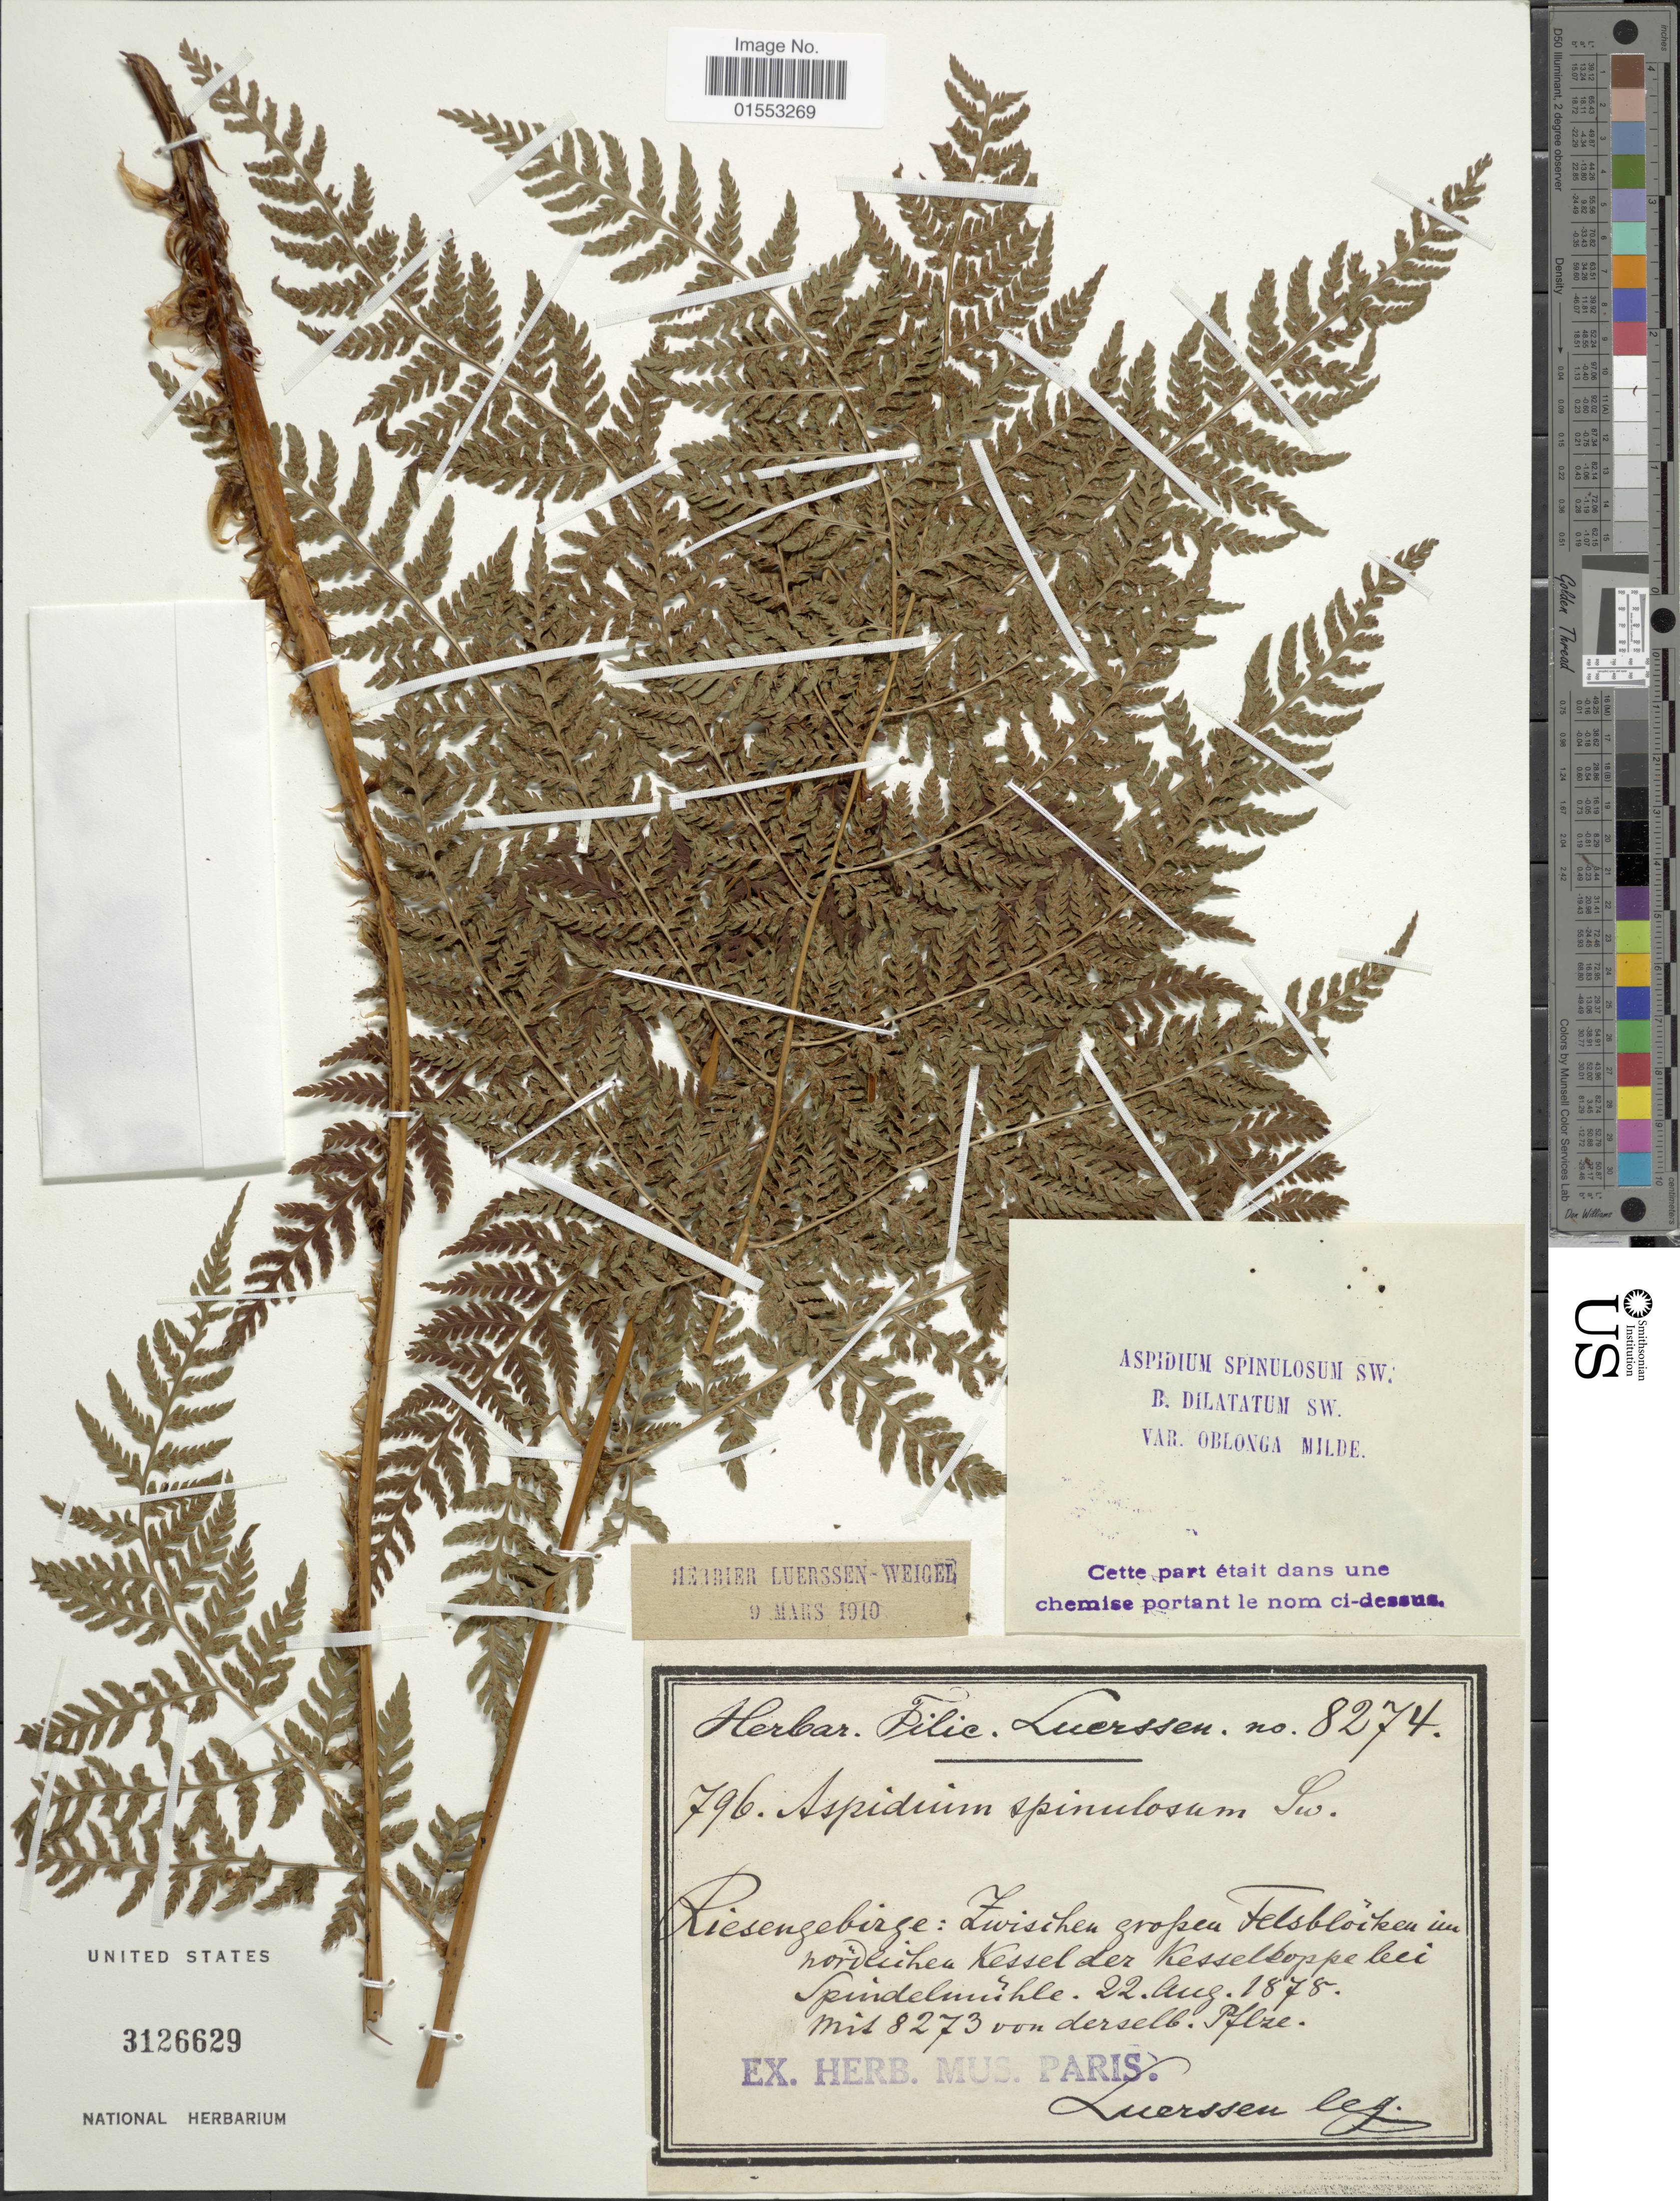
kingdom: Plantae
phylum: Tracheophyta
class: Polypodiopsida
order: Polypodiales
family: Dryopteridaceae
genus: Dryopteris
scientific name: Dryopteris dilatata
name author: (Hoffm.) A. Gray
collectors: Luerssen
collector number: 796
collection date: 1878-08-22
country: Czechia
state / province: Liberec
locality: Riesengebirge: Zurischen gropen Felsblocken im nordlichen Kessel der Kesselkoppe bei Spindermuhle [interpreted]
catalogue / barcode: US 3126629